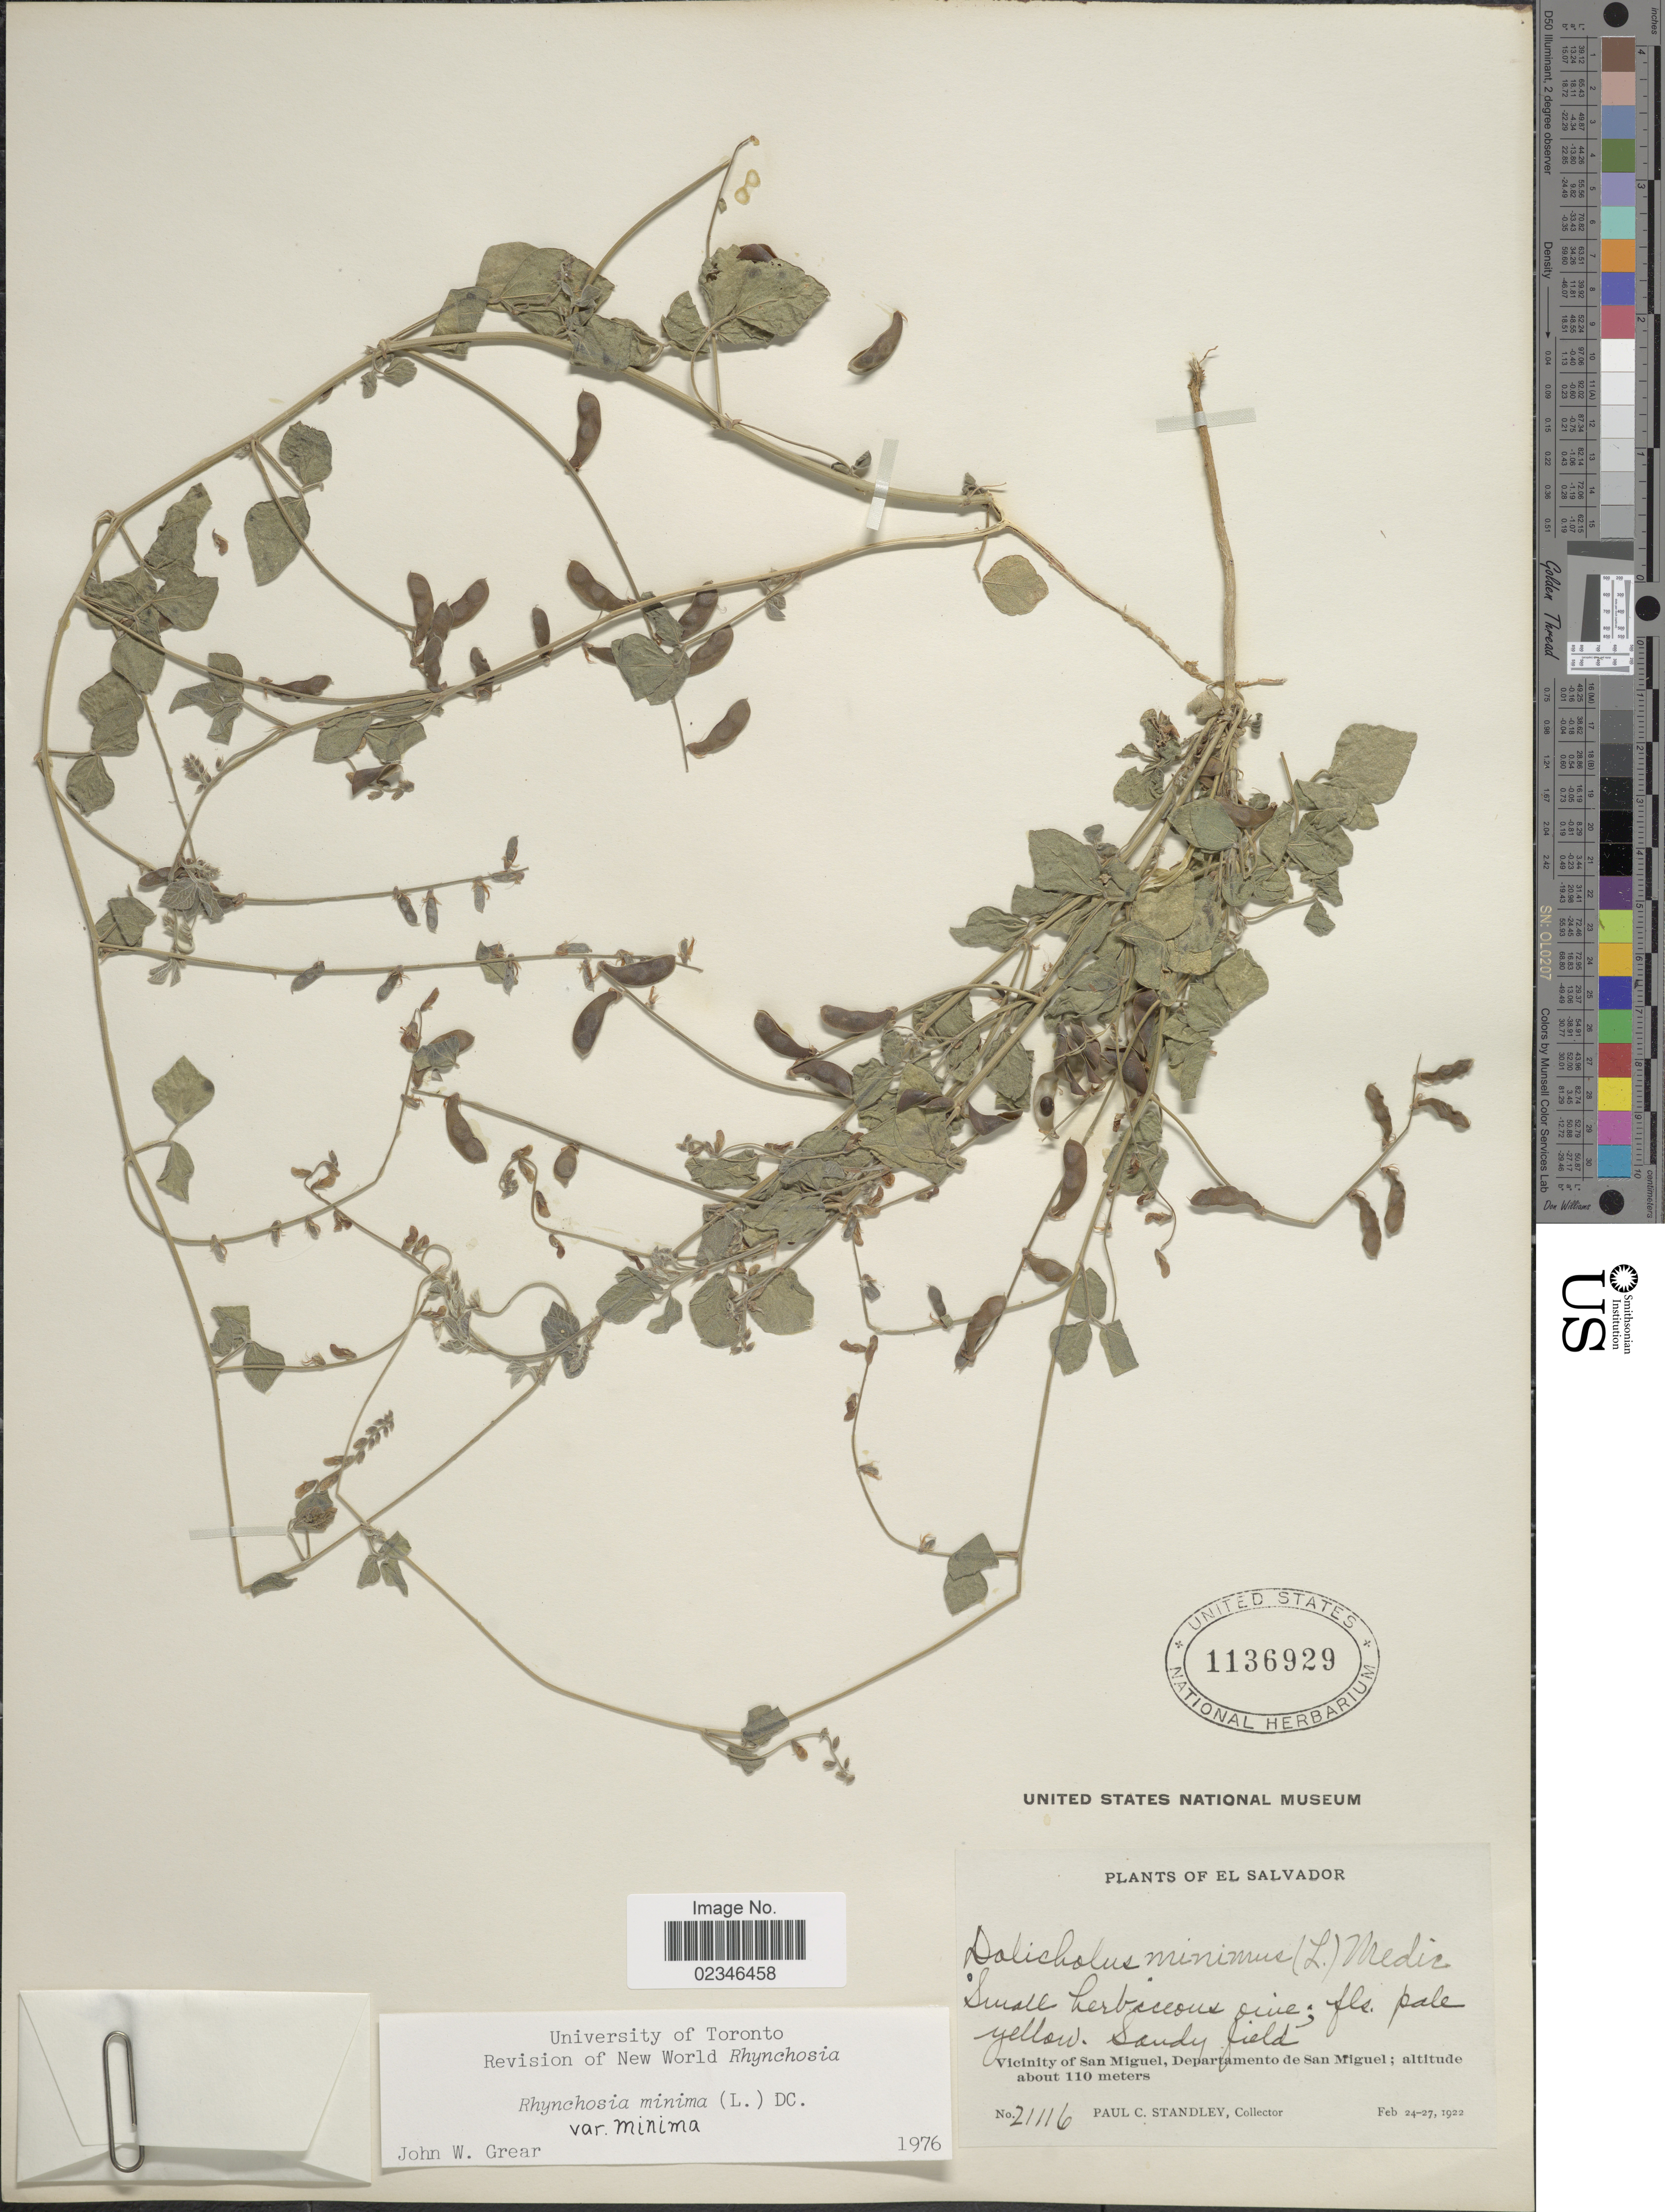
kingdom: Plantae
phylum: Tracheophyta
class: Magnoliopsida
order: Fabales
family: Fabaceae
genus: Rhynchosia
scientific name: Rhynchosia minima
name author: (L.) DC.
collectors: P. C. Standley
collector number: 21116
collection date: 1922-02-24/1922-02-27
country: El Salvador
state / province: San Miguel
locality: Vicinity of San Miguel, Departamento de San Miguel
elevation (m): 110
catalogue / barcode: US 1136929